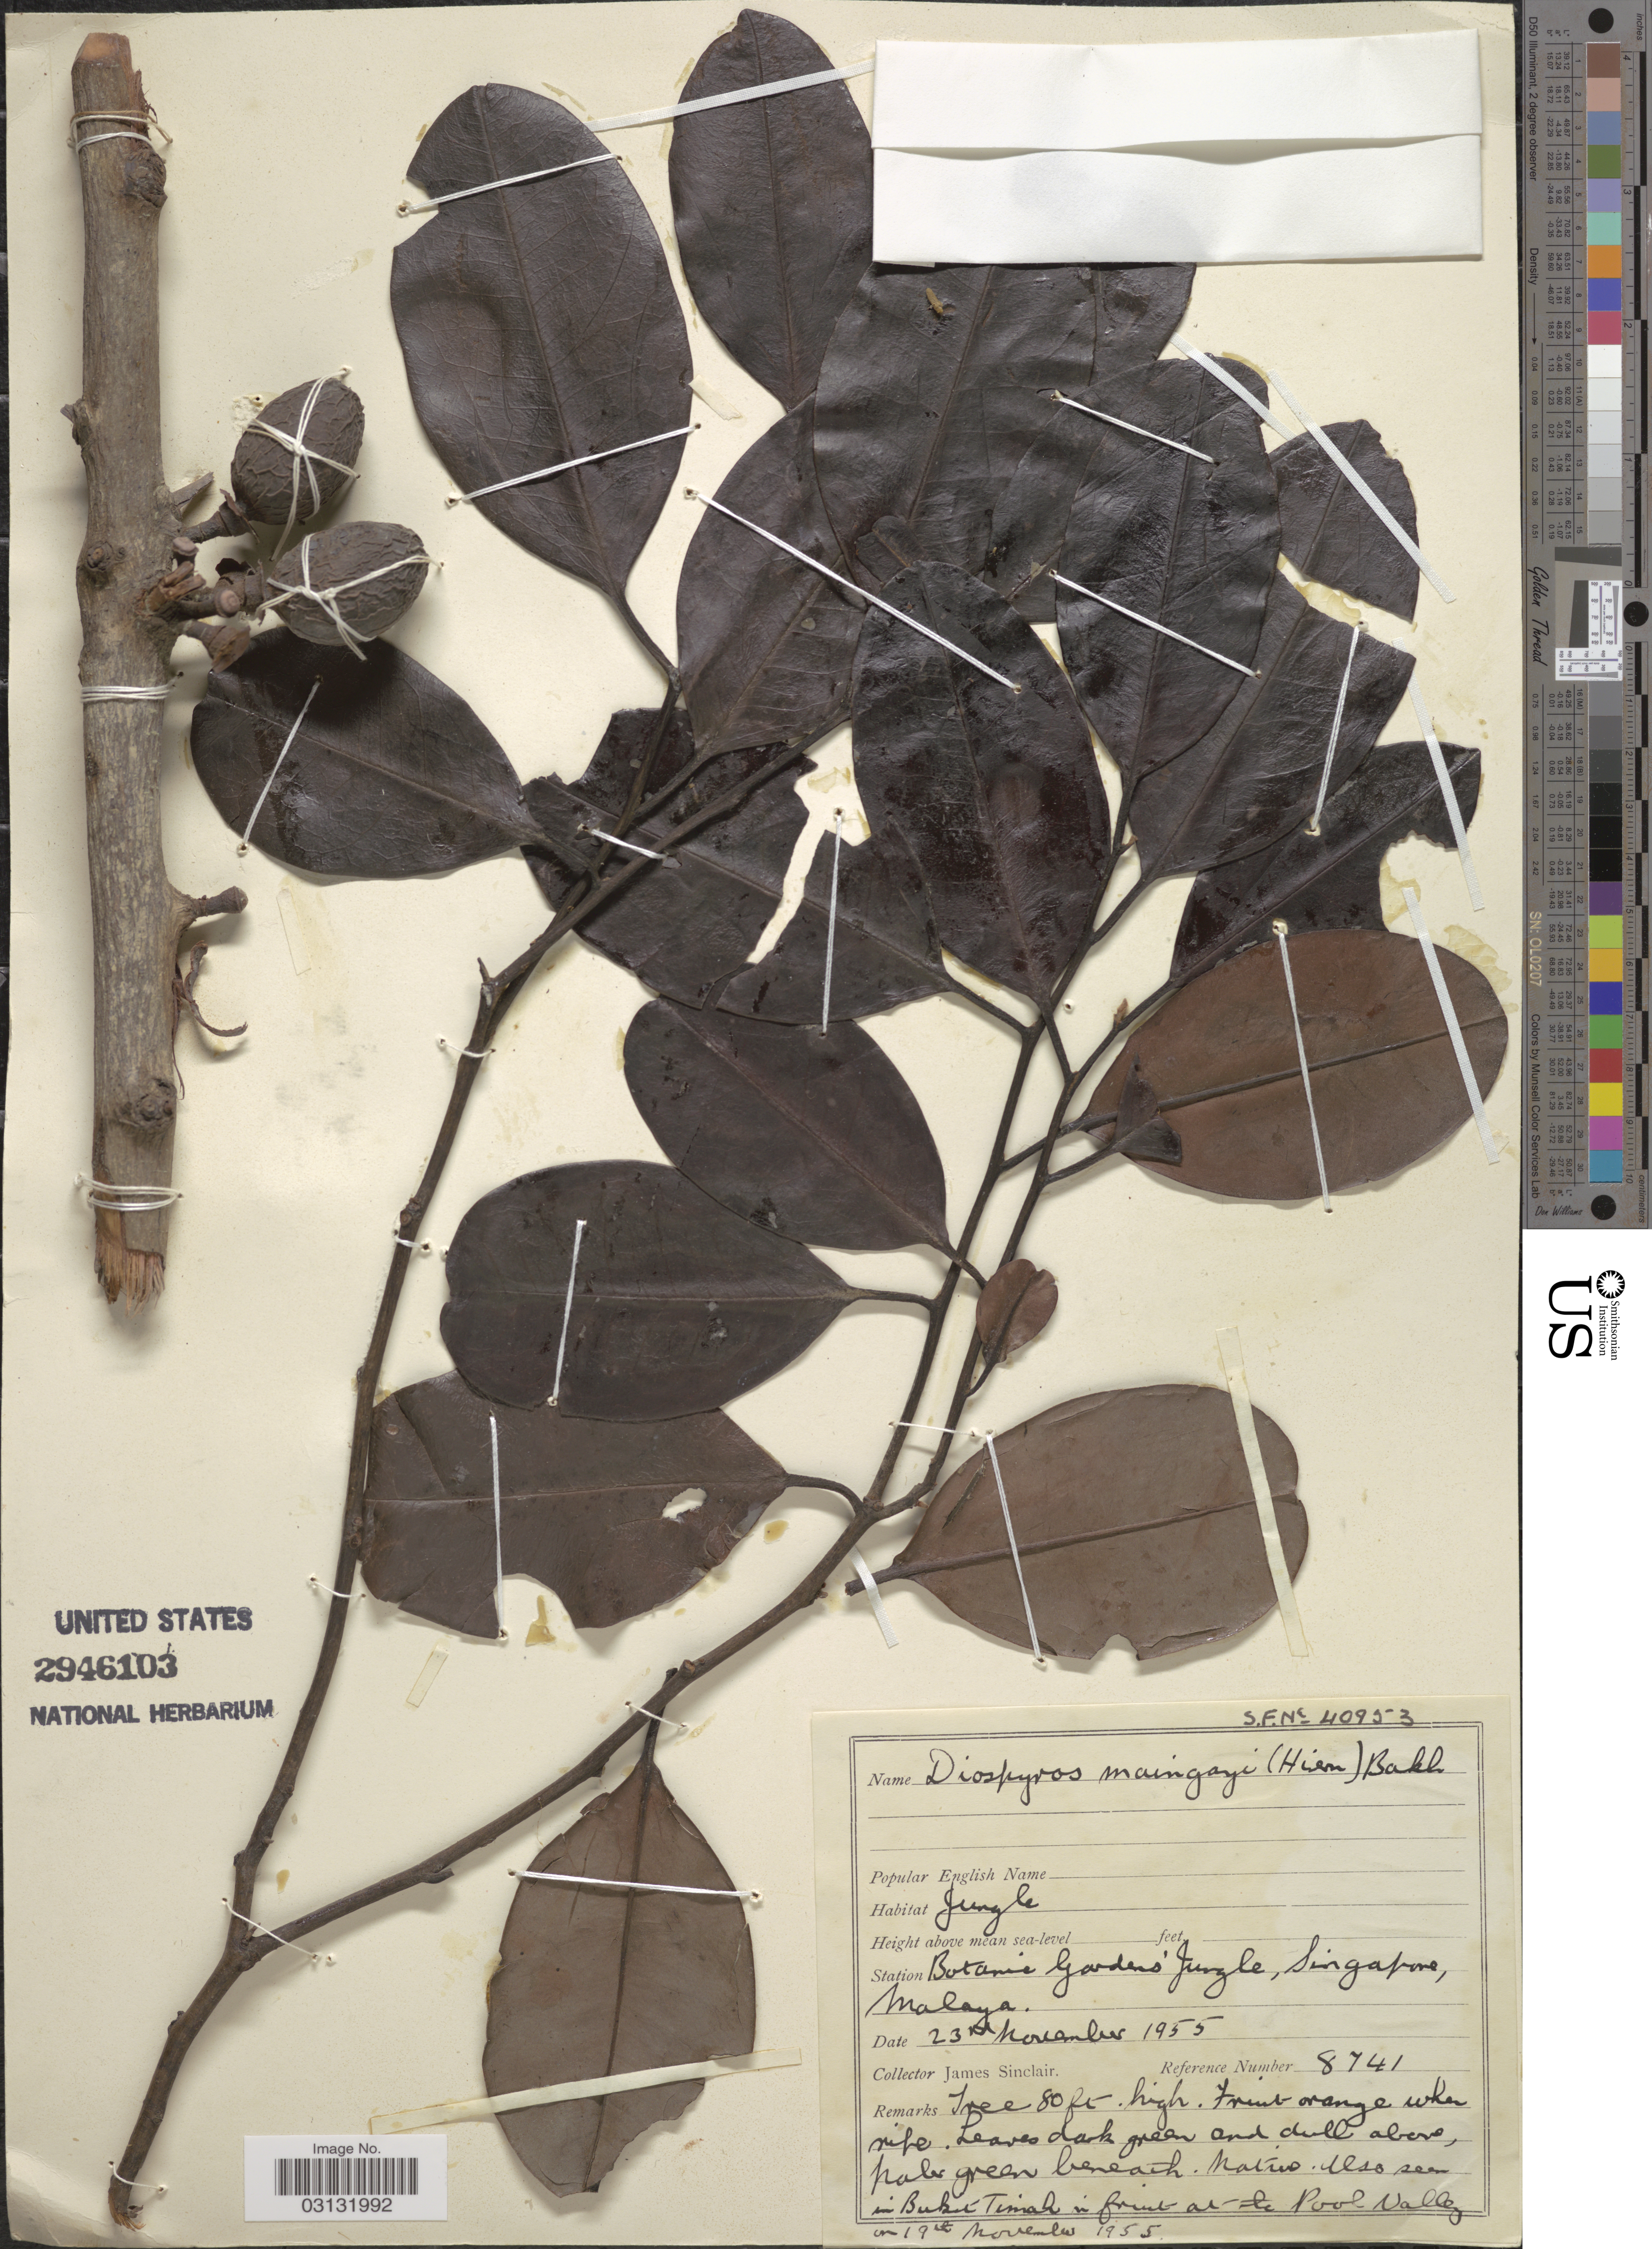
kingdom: Plantae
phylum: Tracheophyta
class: Magnoliopsida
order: Ericales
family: Ebenaceae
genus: Diospyros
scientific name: Diospyros maingayi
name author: (Hiern) Bakh.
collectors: J. Sinclair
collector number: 8741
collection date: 1955-11-23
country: Singapore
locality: Botanic Gardens Jungle, Malaya.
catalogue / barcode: US 2946103